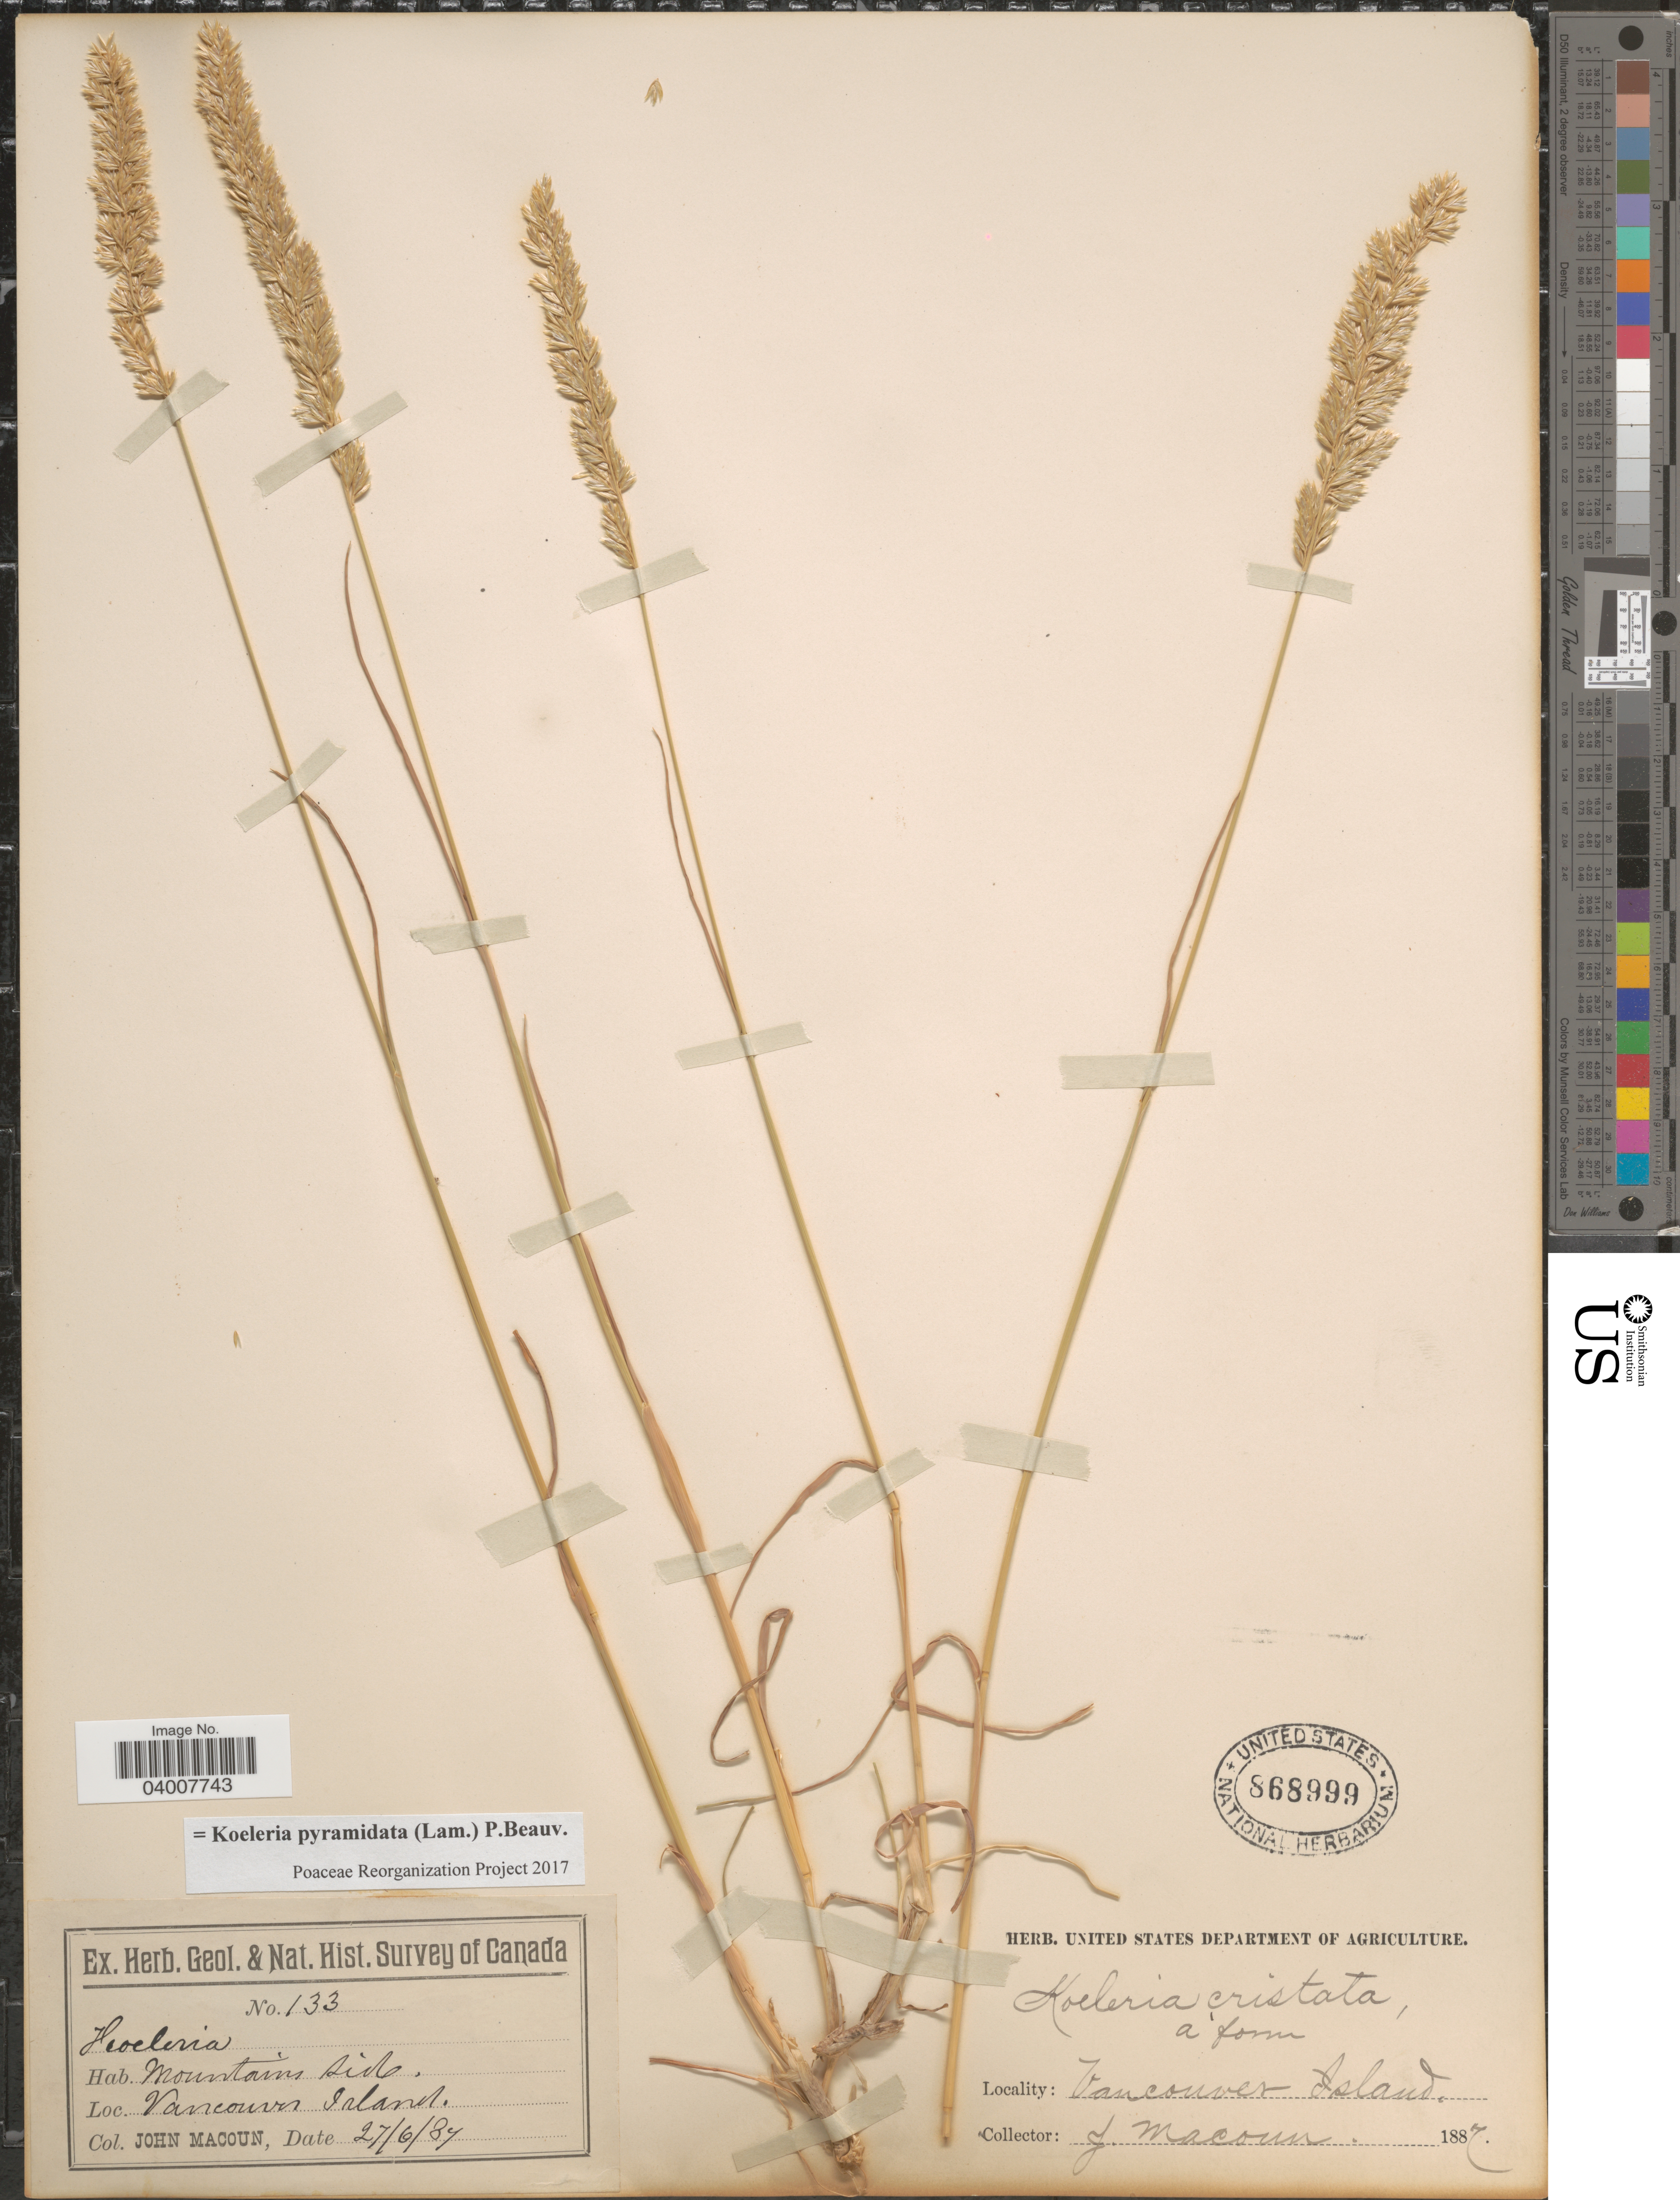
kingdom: Plantae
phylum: Tracheophyta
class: Liliopsida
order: Poales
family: Poaceae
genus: Koeleria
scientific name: Koeleria pyramidata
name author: (Lam.) P. Beauv.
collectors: J. Macoun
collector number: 133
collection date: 1887-06-27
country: Canada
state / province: British Columbia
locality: Mountain side. Vancouver Island.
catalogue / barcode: US 868999